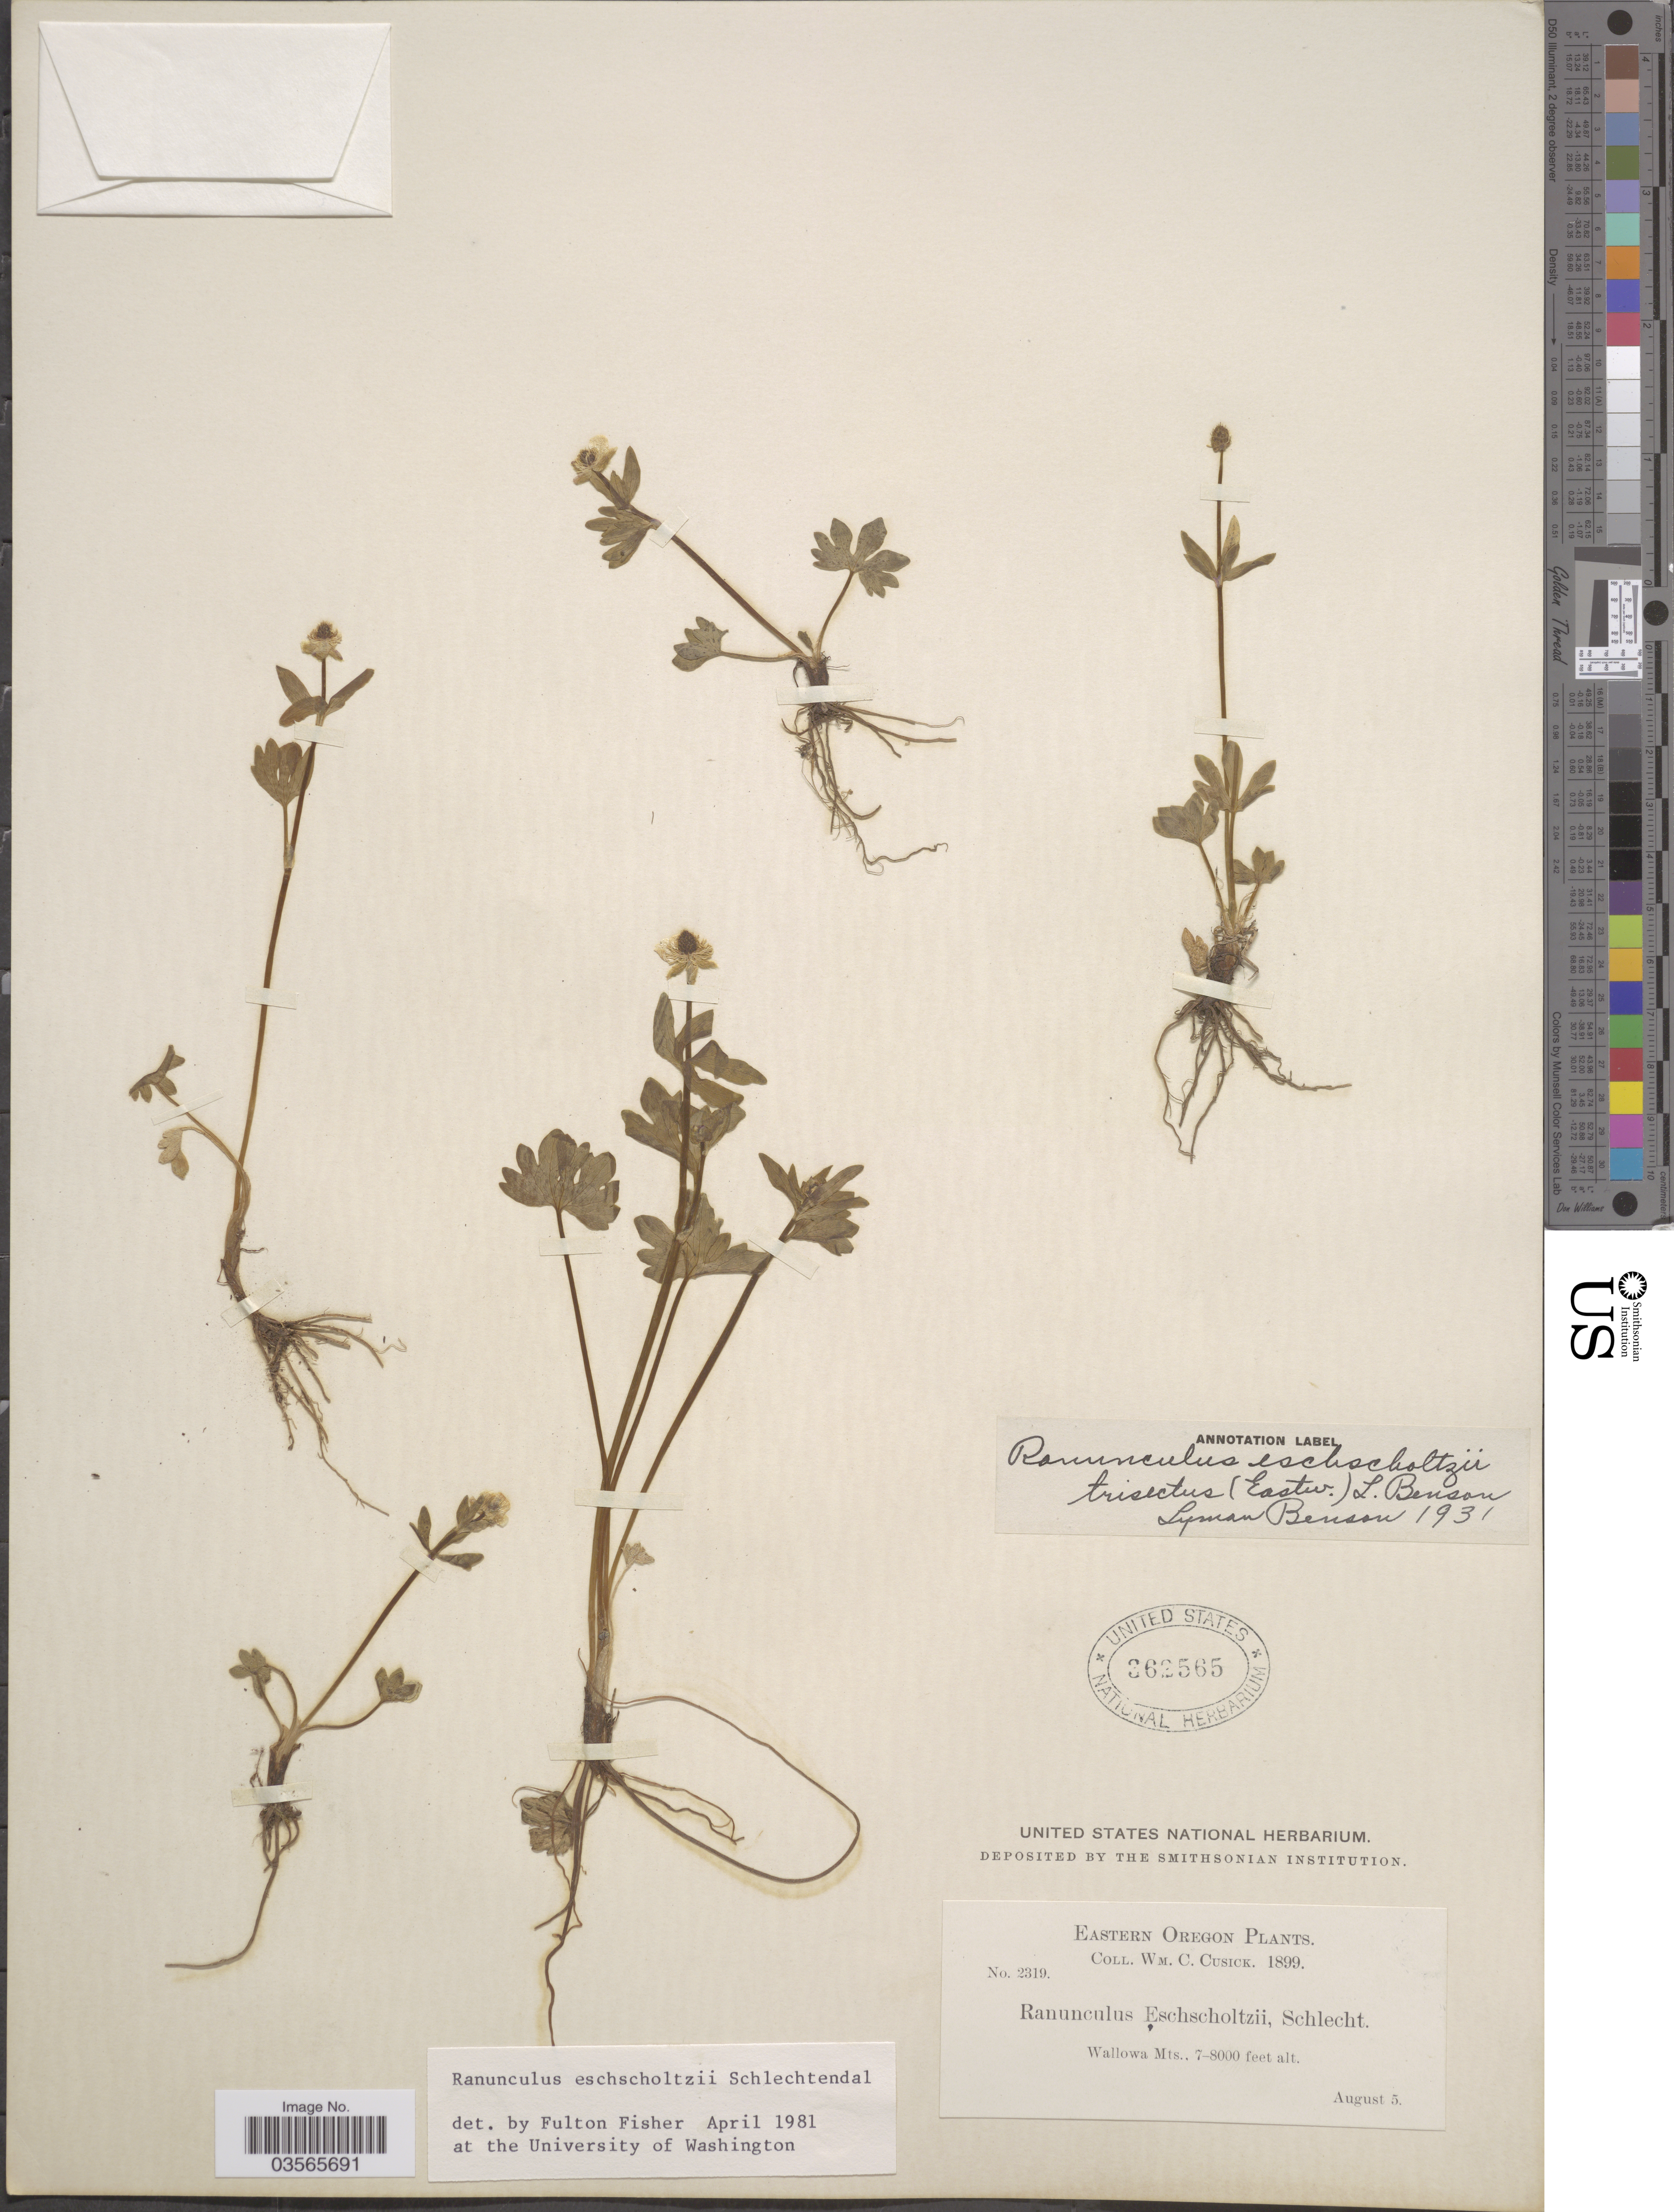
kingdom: Plantae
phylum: Tracheophyta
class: Magnoliopsida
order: Ranunculales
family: Ranunculaceae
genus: Ranunculus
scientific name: Ranunculus eschscholtzii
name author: Schltdl.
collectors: W. C. Cusick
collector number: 2319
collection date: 1899-08-05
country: United States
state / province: Oregon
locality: Eastern Oregon. Wallowa Mts.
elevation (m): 2134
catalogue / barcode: US 362565